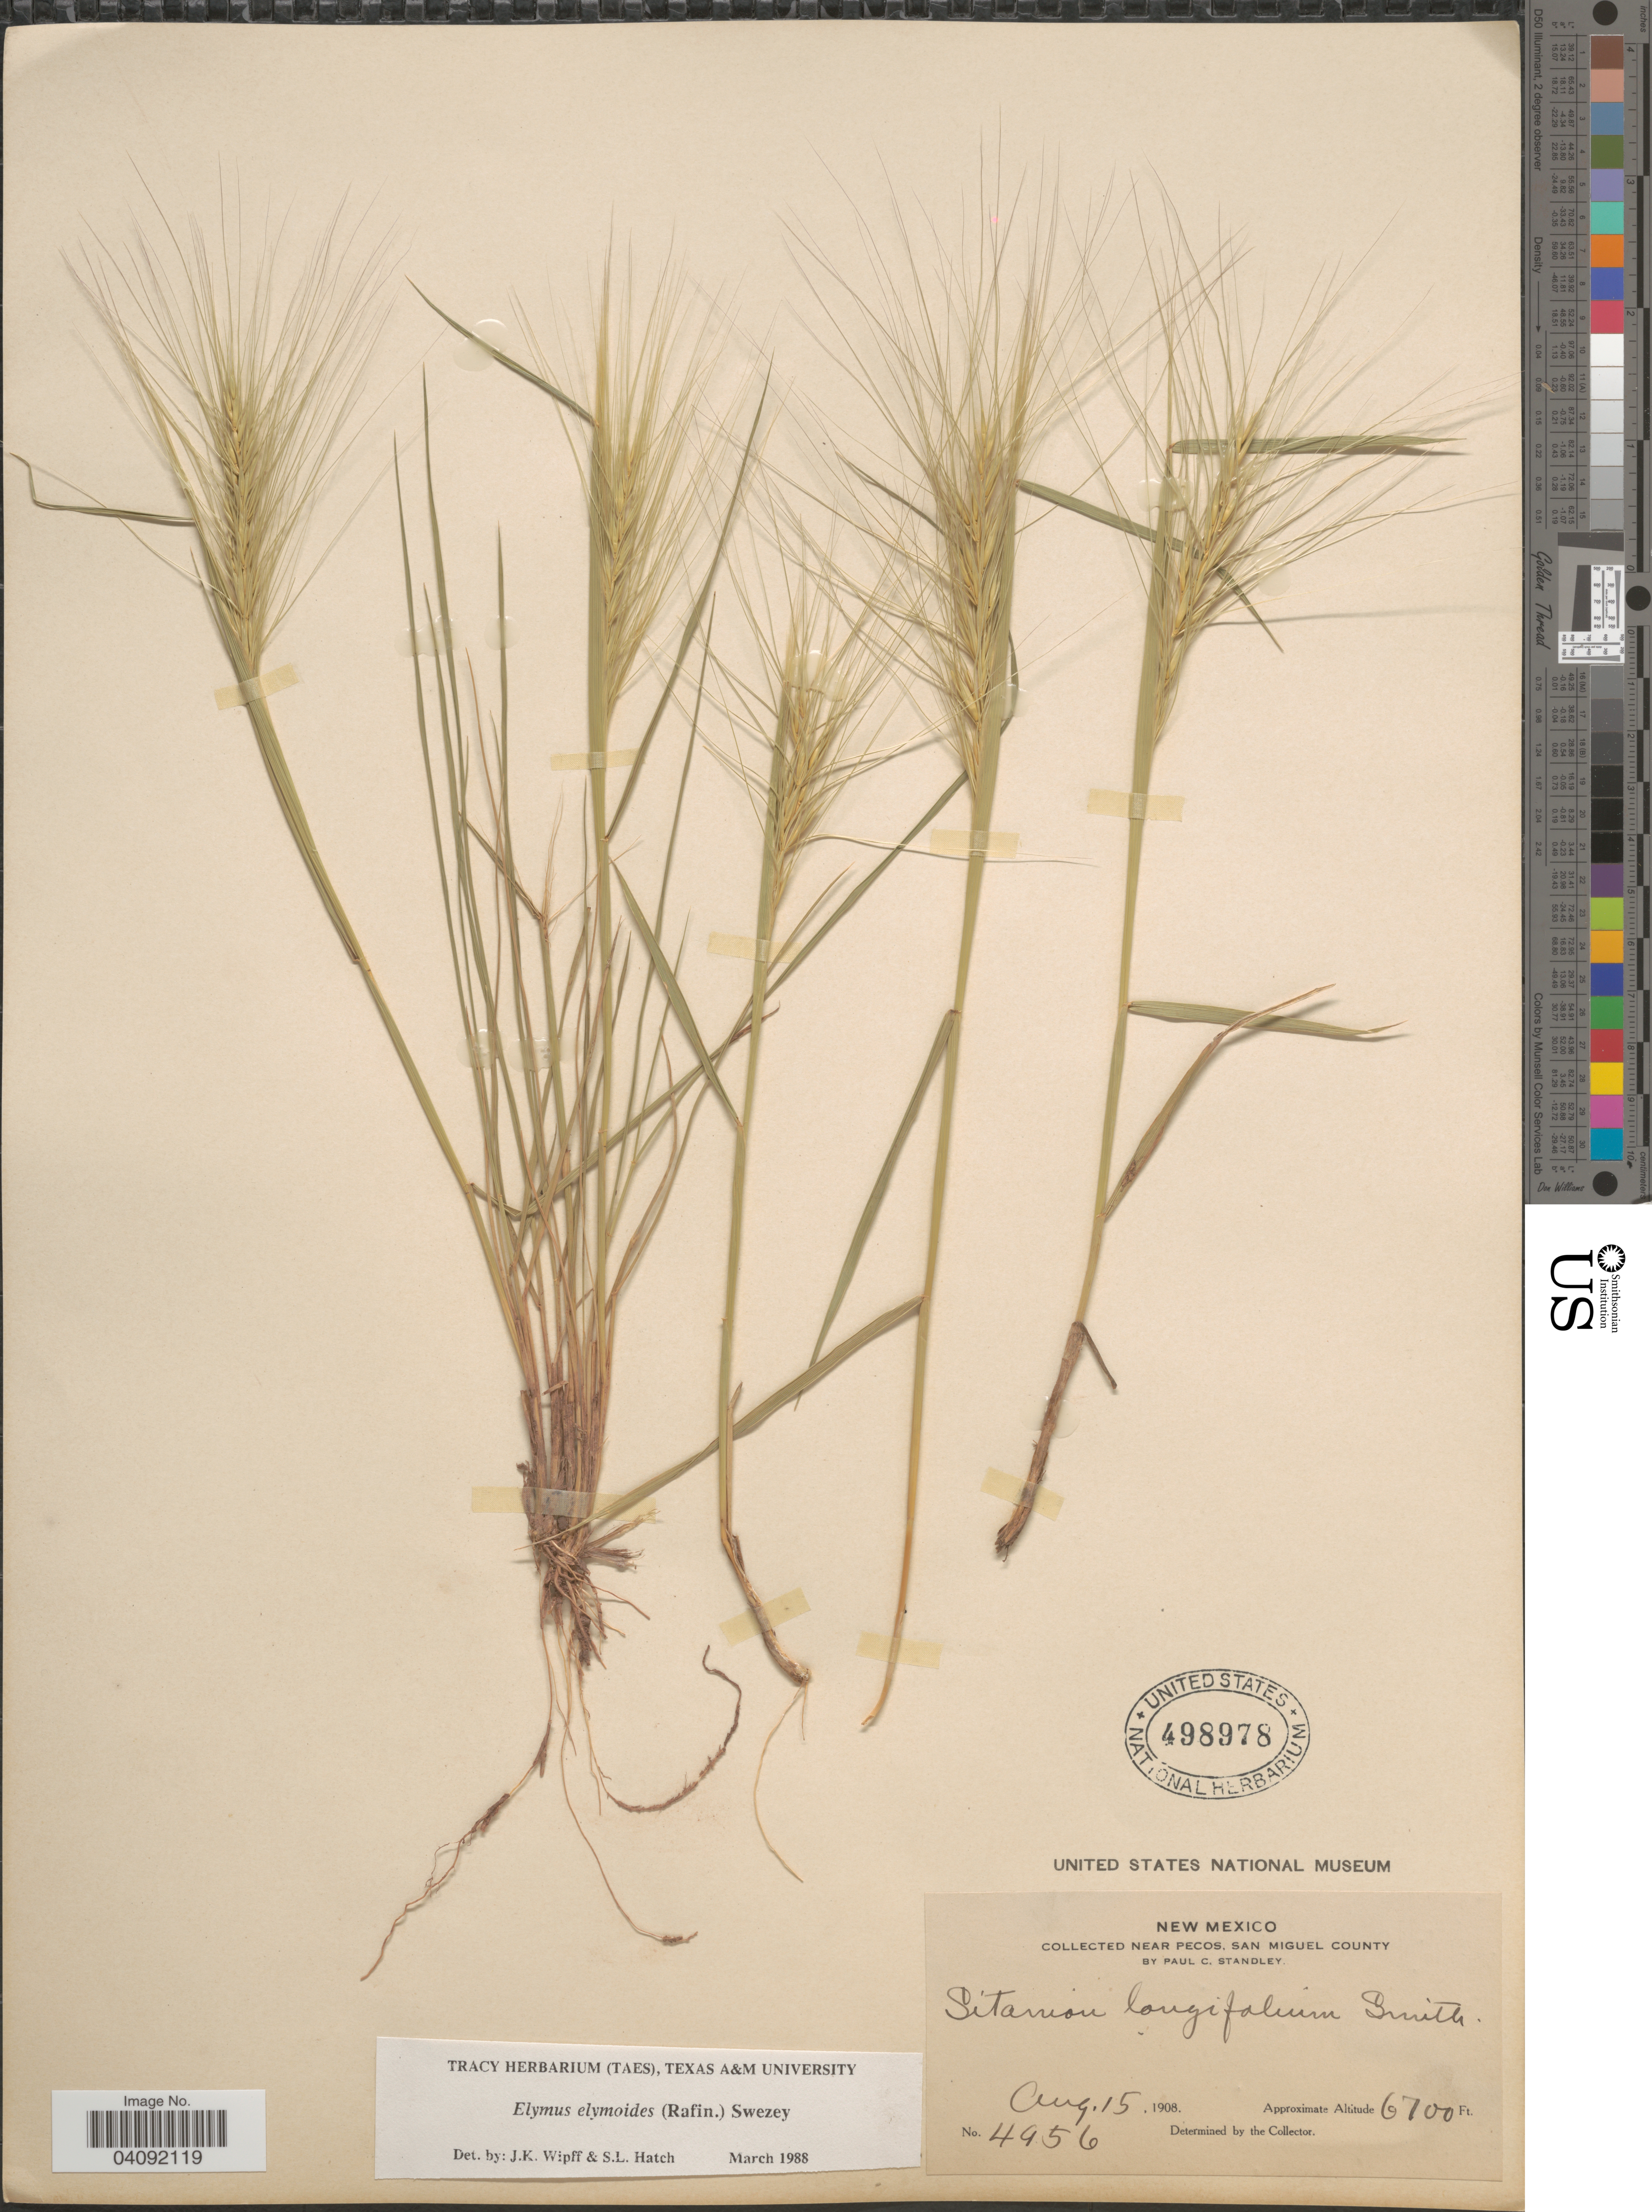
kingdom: Plantae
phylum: Tracheophyta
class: Liliopsida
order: Poales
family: Poaceae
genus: Elymus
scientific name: Elymus elymoides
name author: (Raf.) Swezey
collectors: P. C. Standley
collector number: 4956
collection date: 1908-08-15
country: United States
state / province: New Mexico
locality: Near Pecos, San Miguel County.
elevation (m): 2042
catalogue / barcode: US 498978